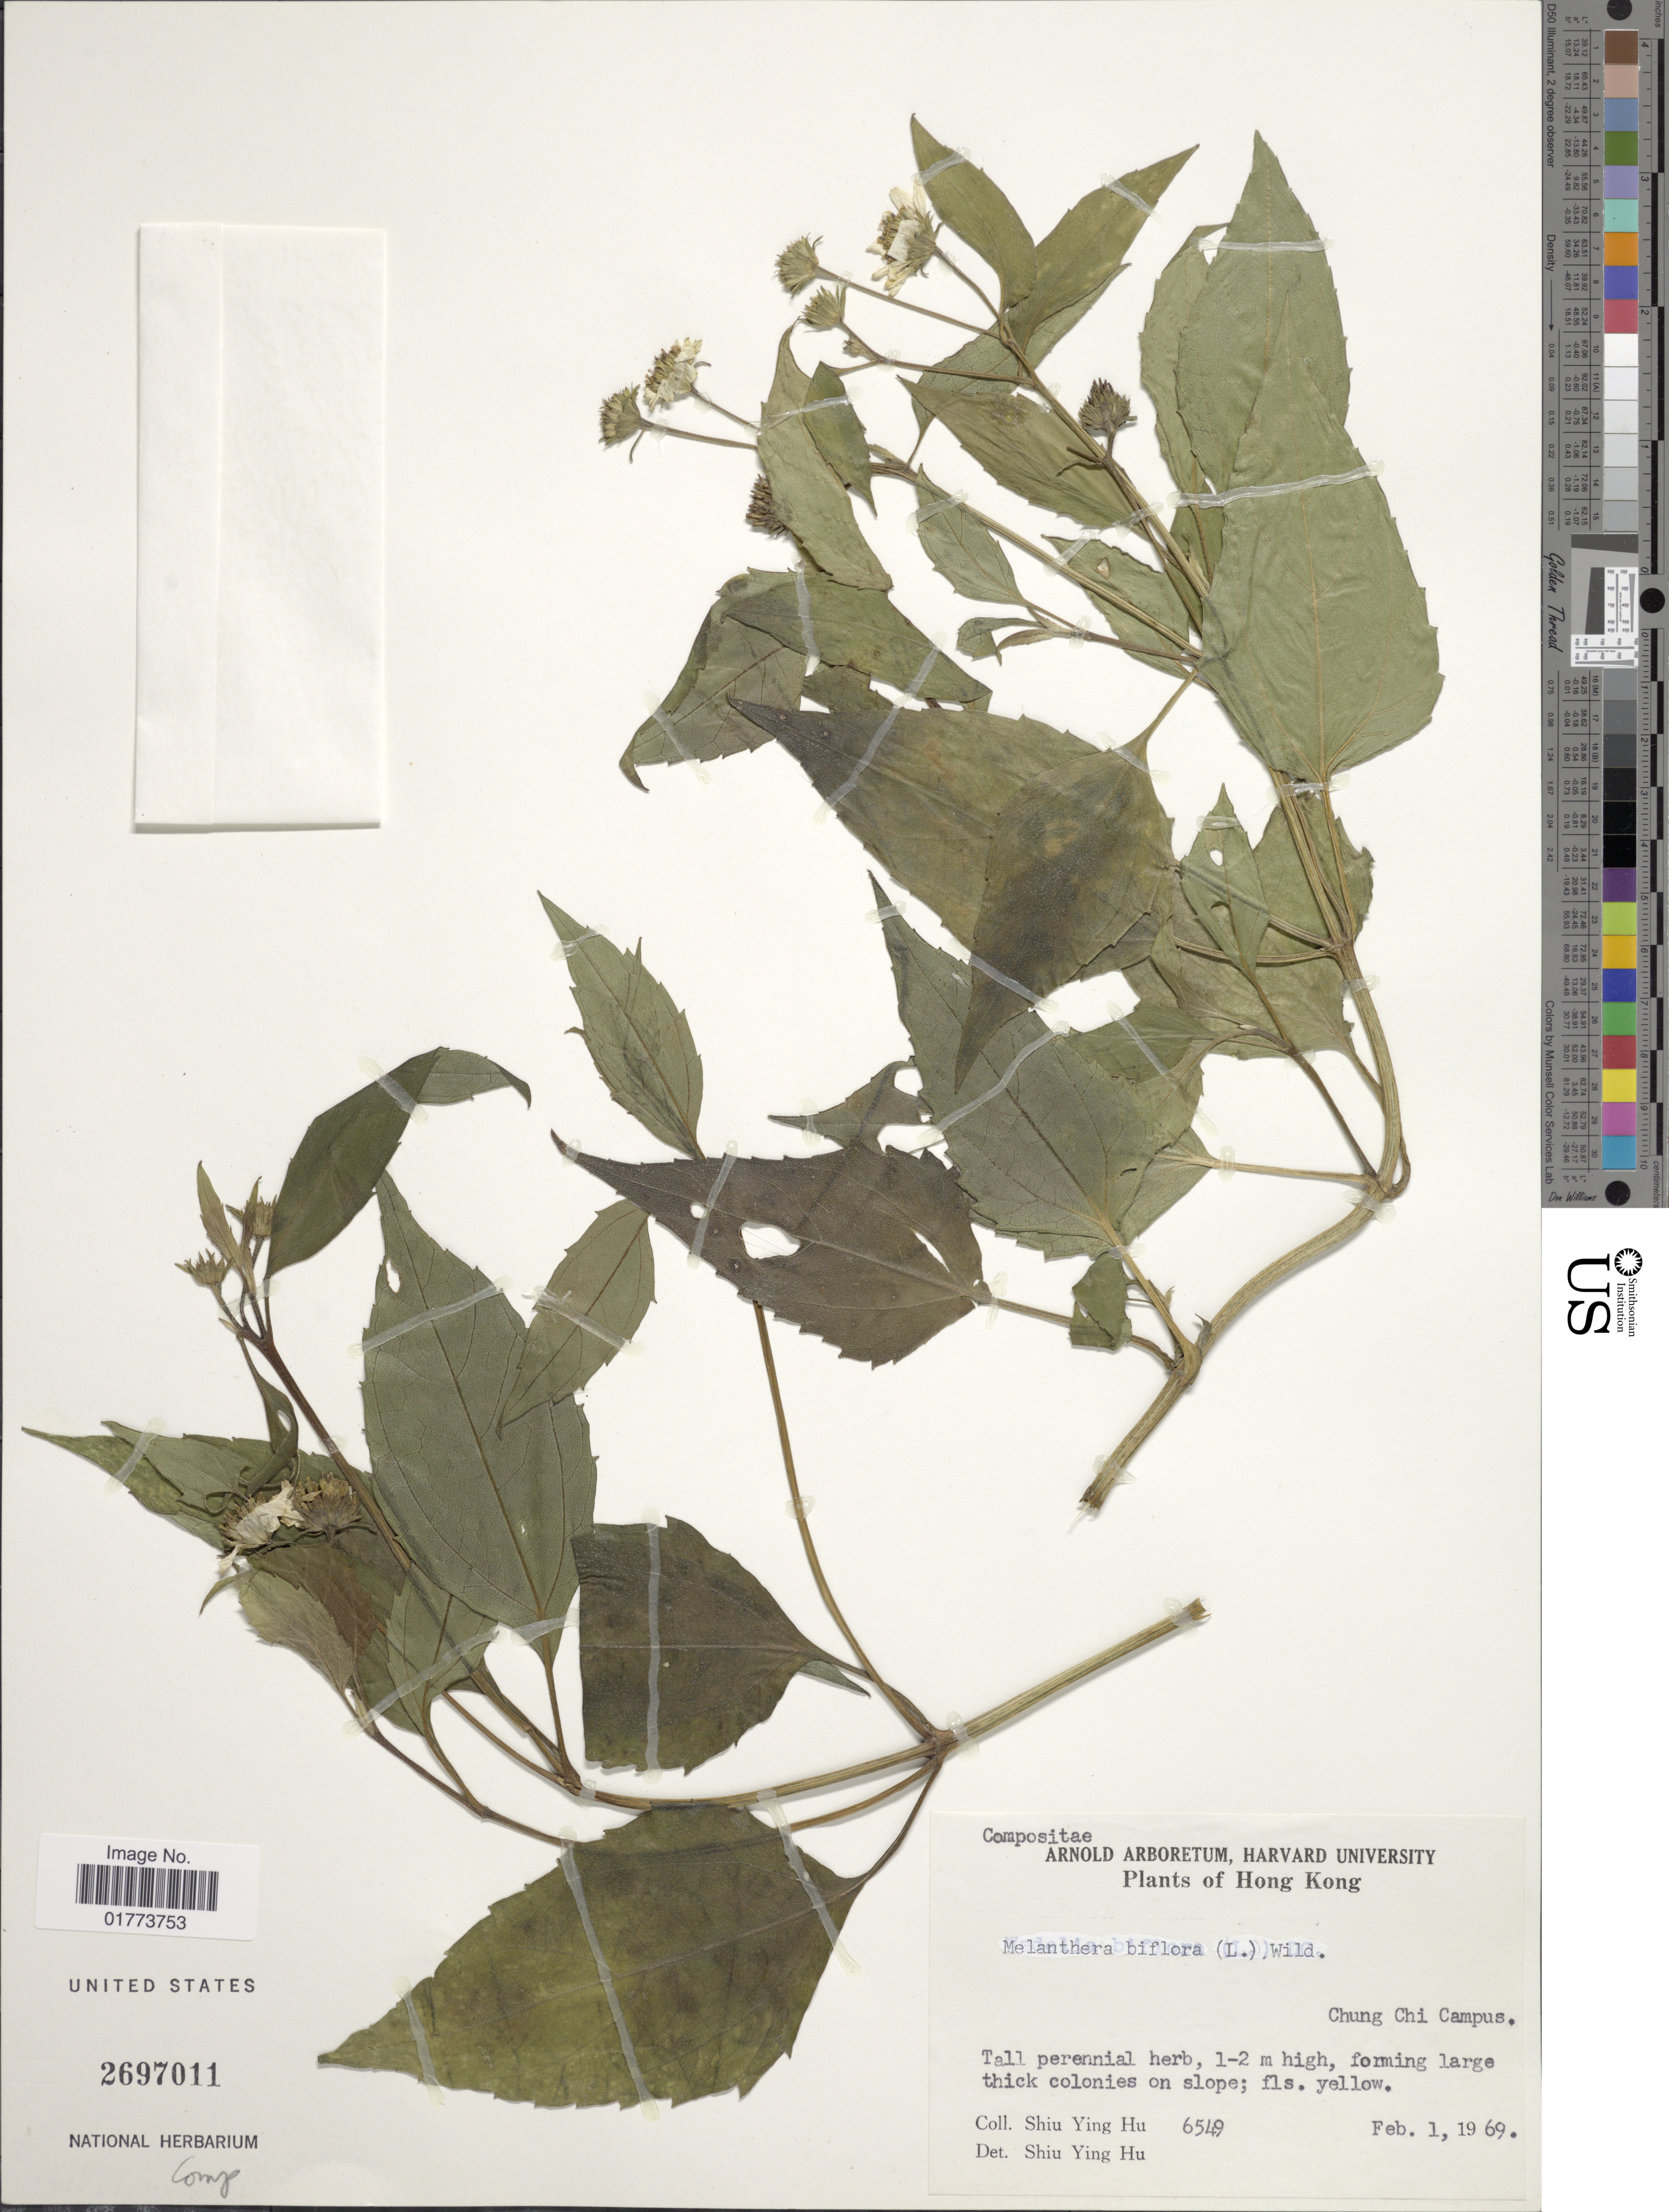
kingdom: Plantae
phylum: Tracheophyta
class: Magnoliopsida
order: Asterales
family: Asteraceae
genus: Wollastonia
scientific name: Wollastonia biflora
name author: (L.) DC.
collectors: S. Y. Hu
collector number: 6549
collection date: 1969-02-01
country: China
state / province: Hong Kong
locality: Hong Kong. Chung Chi Campus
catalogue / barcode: US 2697011